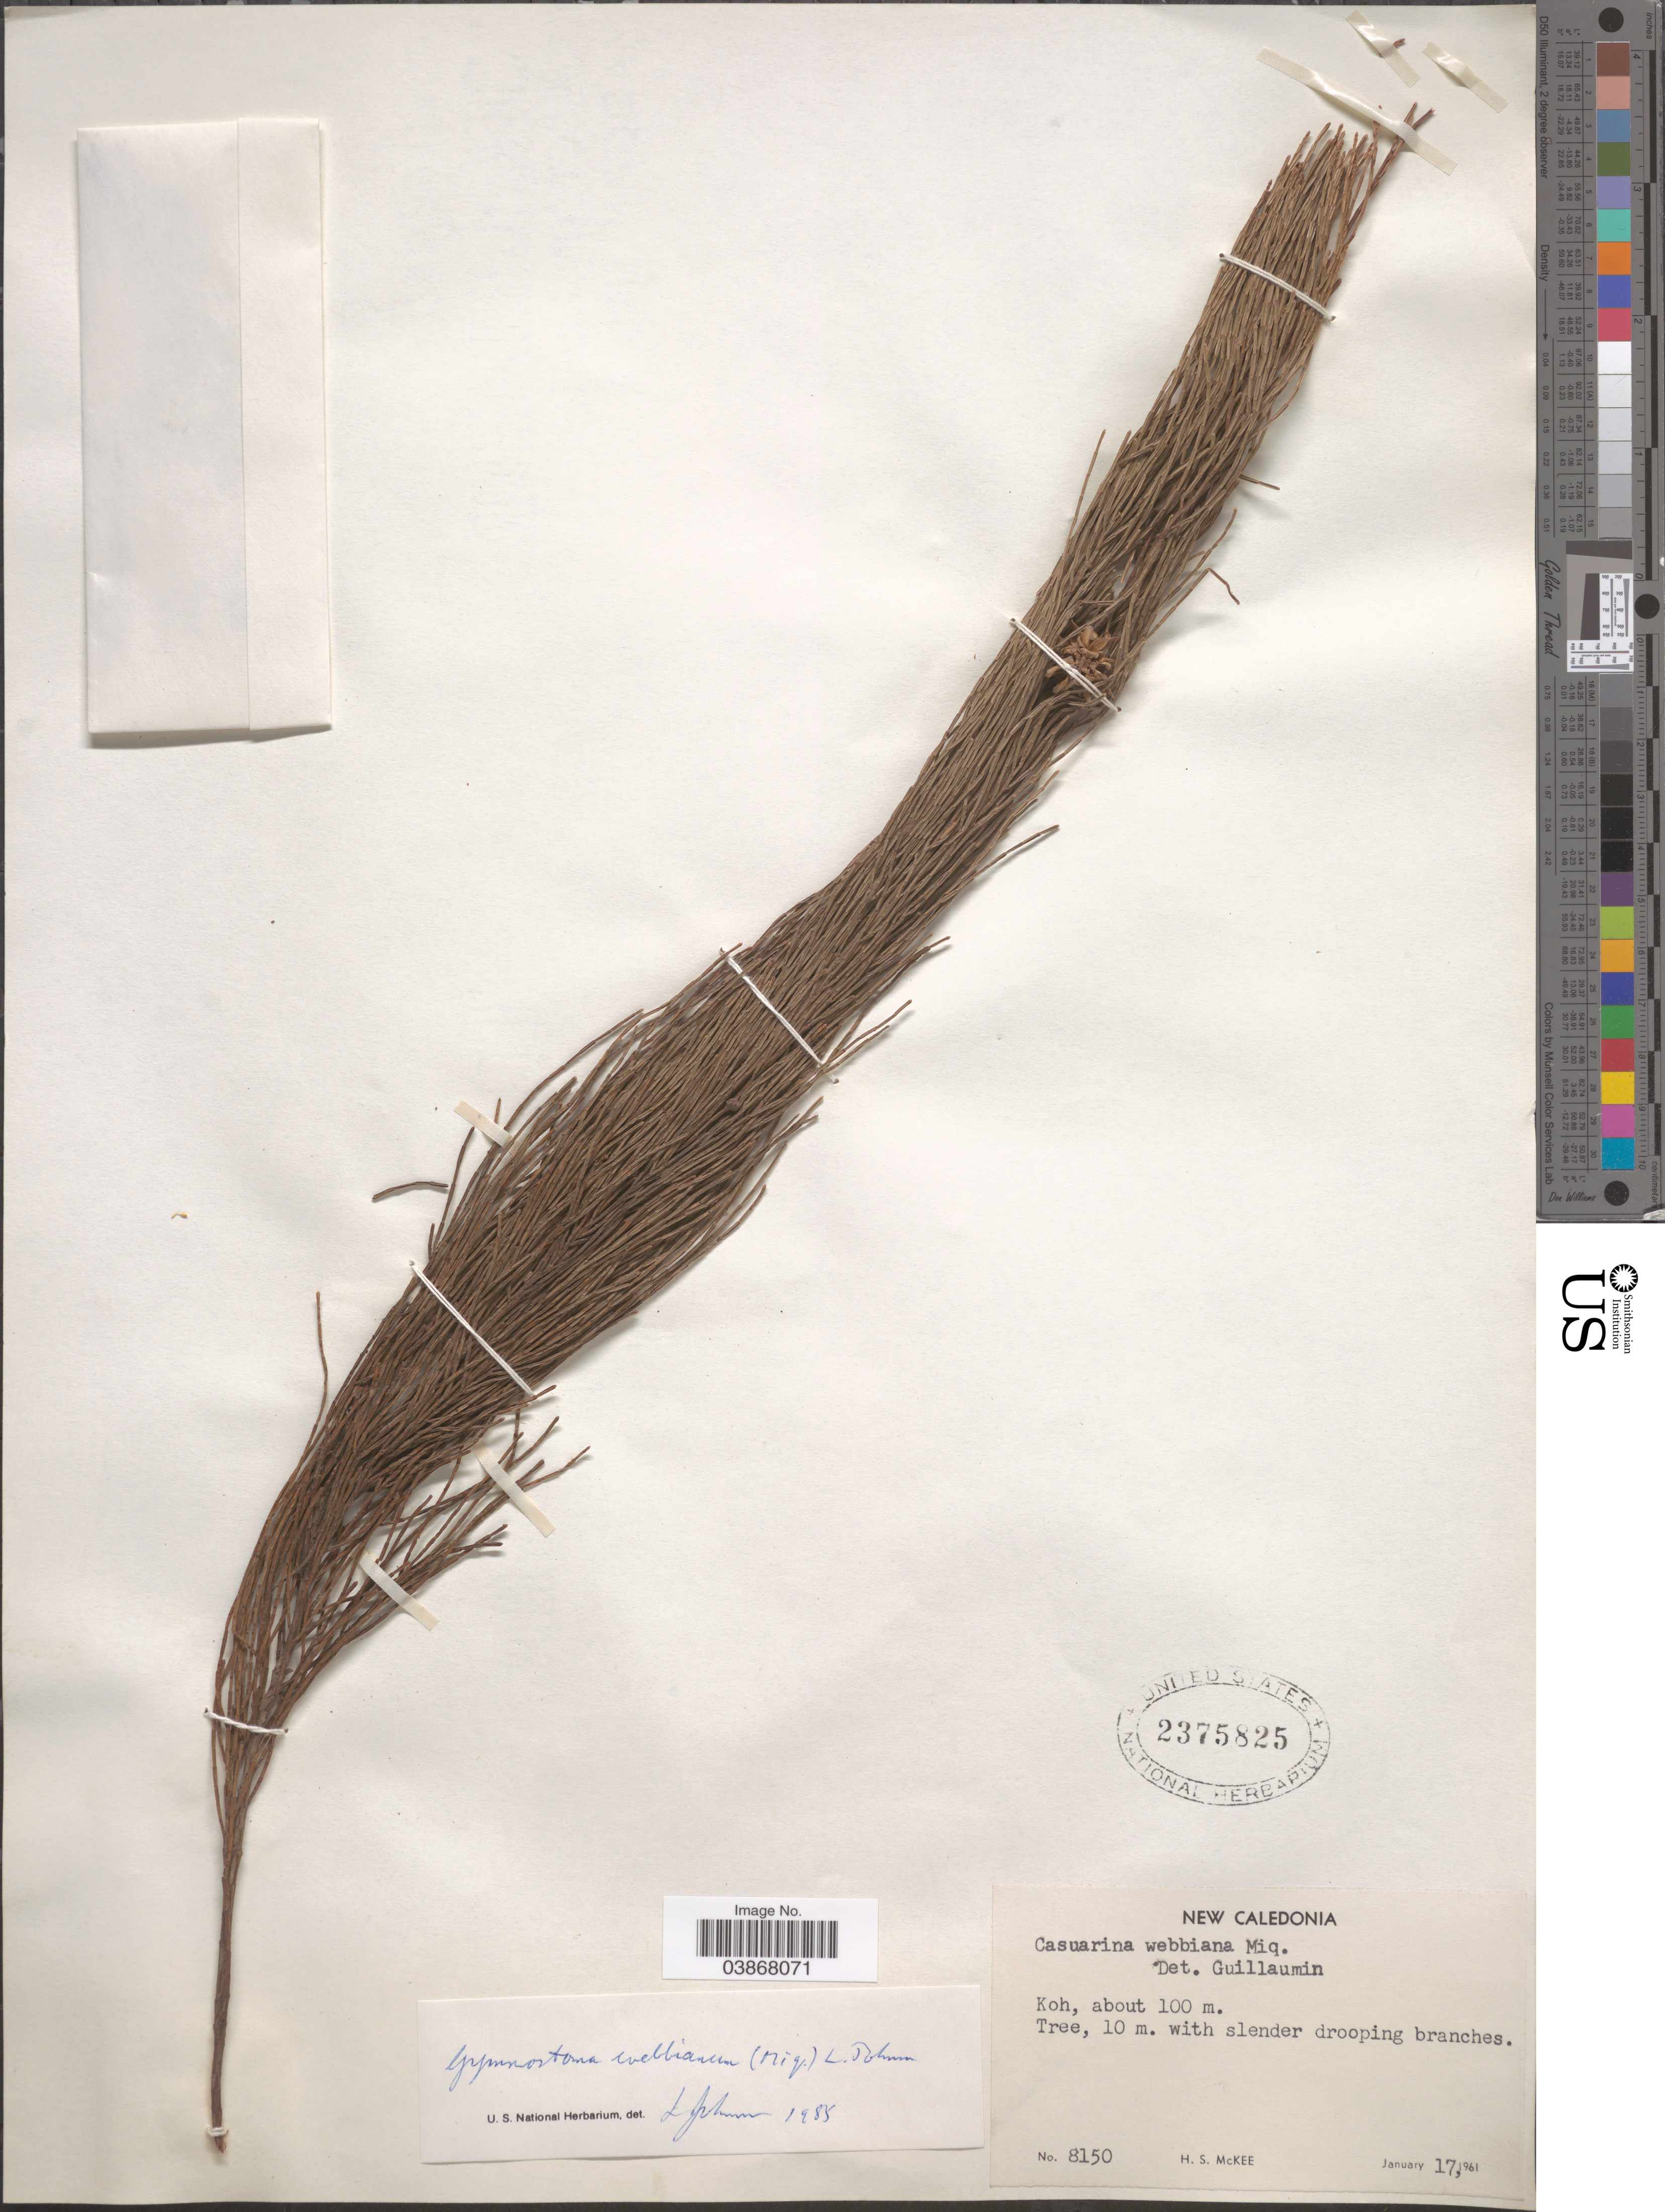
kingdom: Plantae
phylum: Tracheophyta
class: Magnoliopsida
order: Fagales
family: Casuarinaceae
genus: Gymnostoma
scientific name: Gymnostoma webbianum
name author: (Miq.) L.A.S. Johnson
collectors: H. S. McKee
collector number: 8150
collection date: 1961-01-17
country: New Caledonia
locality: Koh.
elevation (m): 100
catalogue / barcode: US 2375825